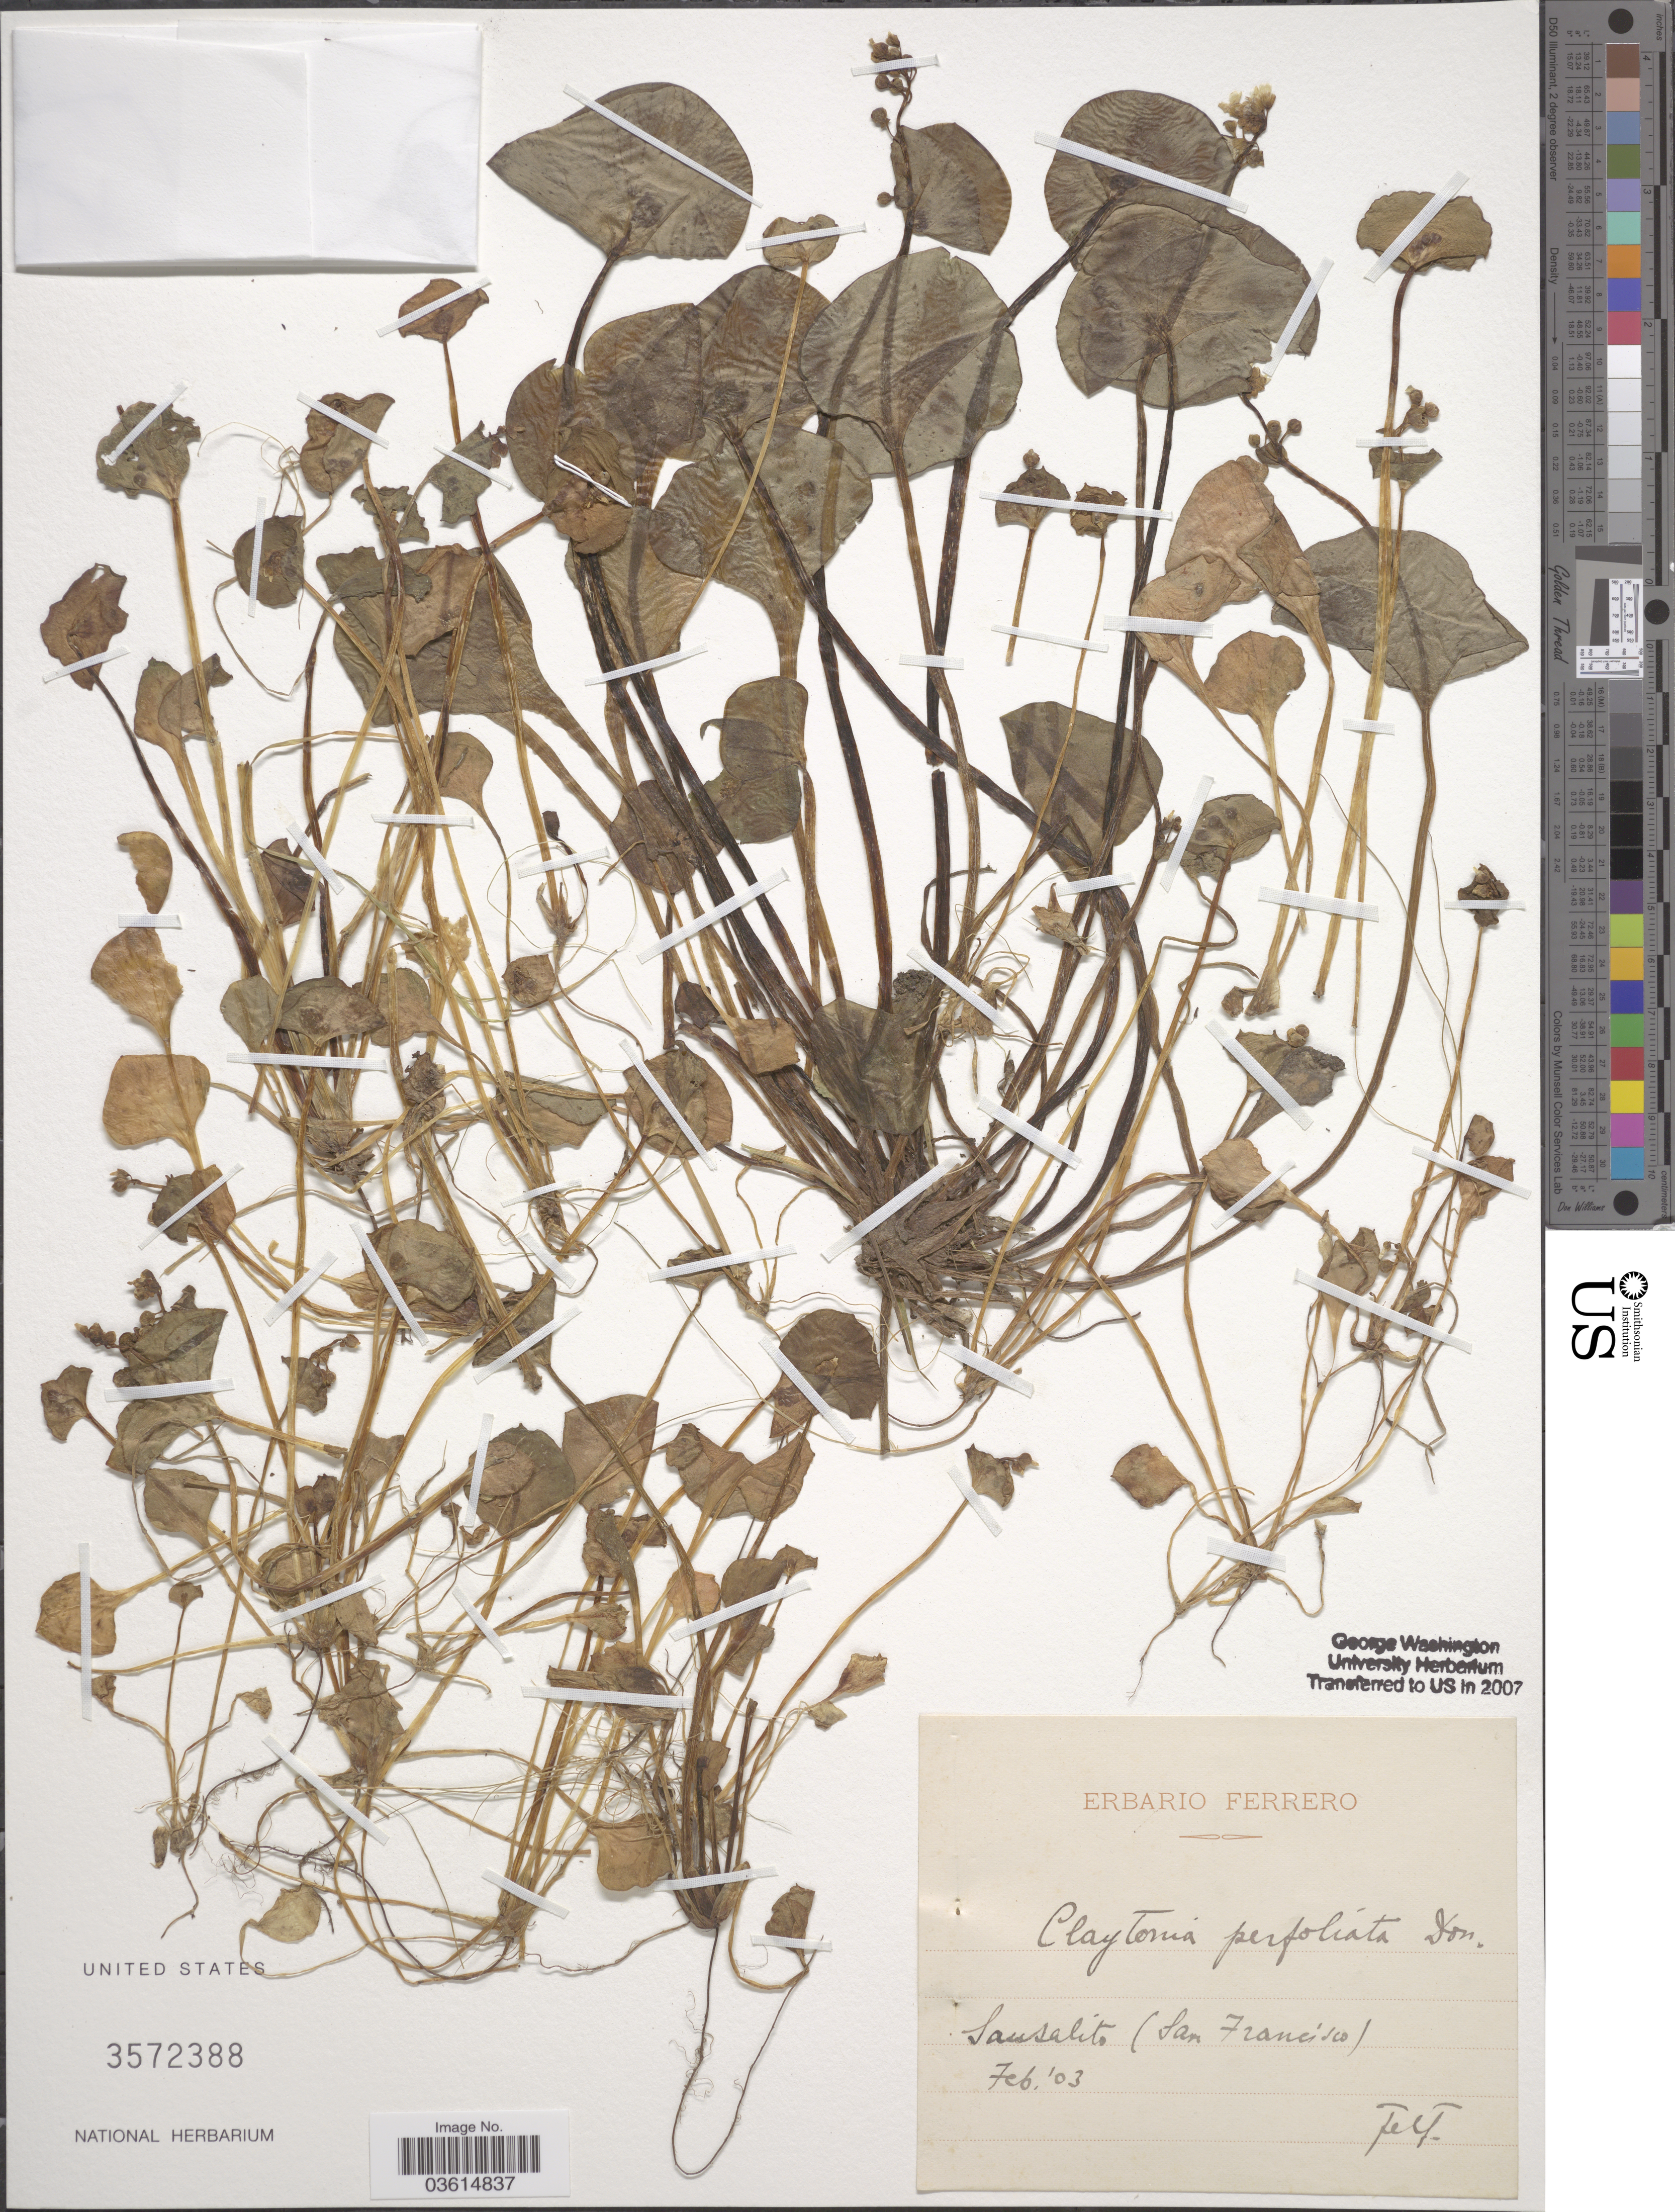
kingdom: Plantae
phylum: Tracheophyta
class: Magnoliopsida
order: Caryophyllales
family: Montiaceae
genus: Claytonia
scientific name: Claytonia perfoliata subsp. perfoliata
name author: Donn ex Willd.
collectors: F. Ferrero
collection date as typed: Transcribed d/m/y: /2/3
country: United States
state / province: California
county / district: Marin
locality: Sausalito (San Fancisco).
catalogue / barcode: US 3572388